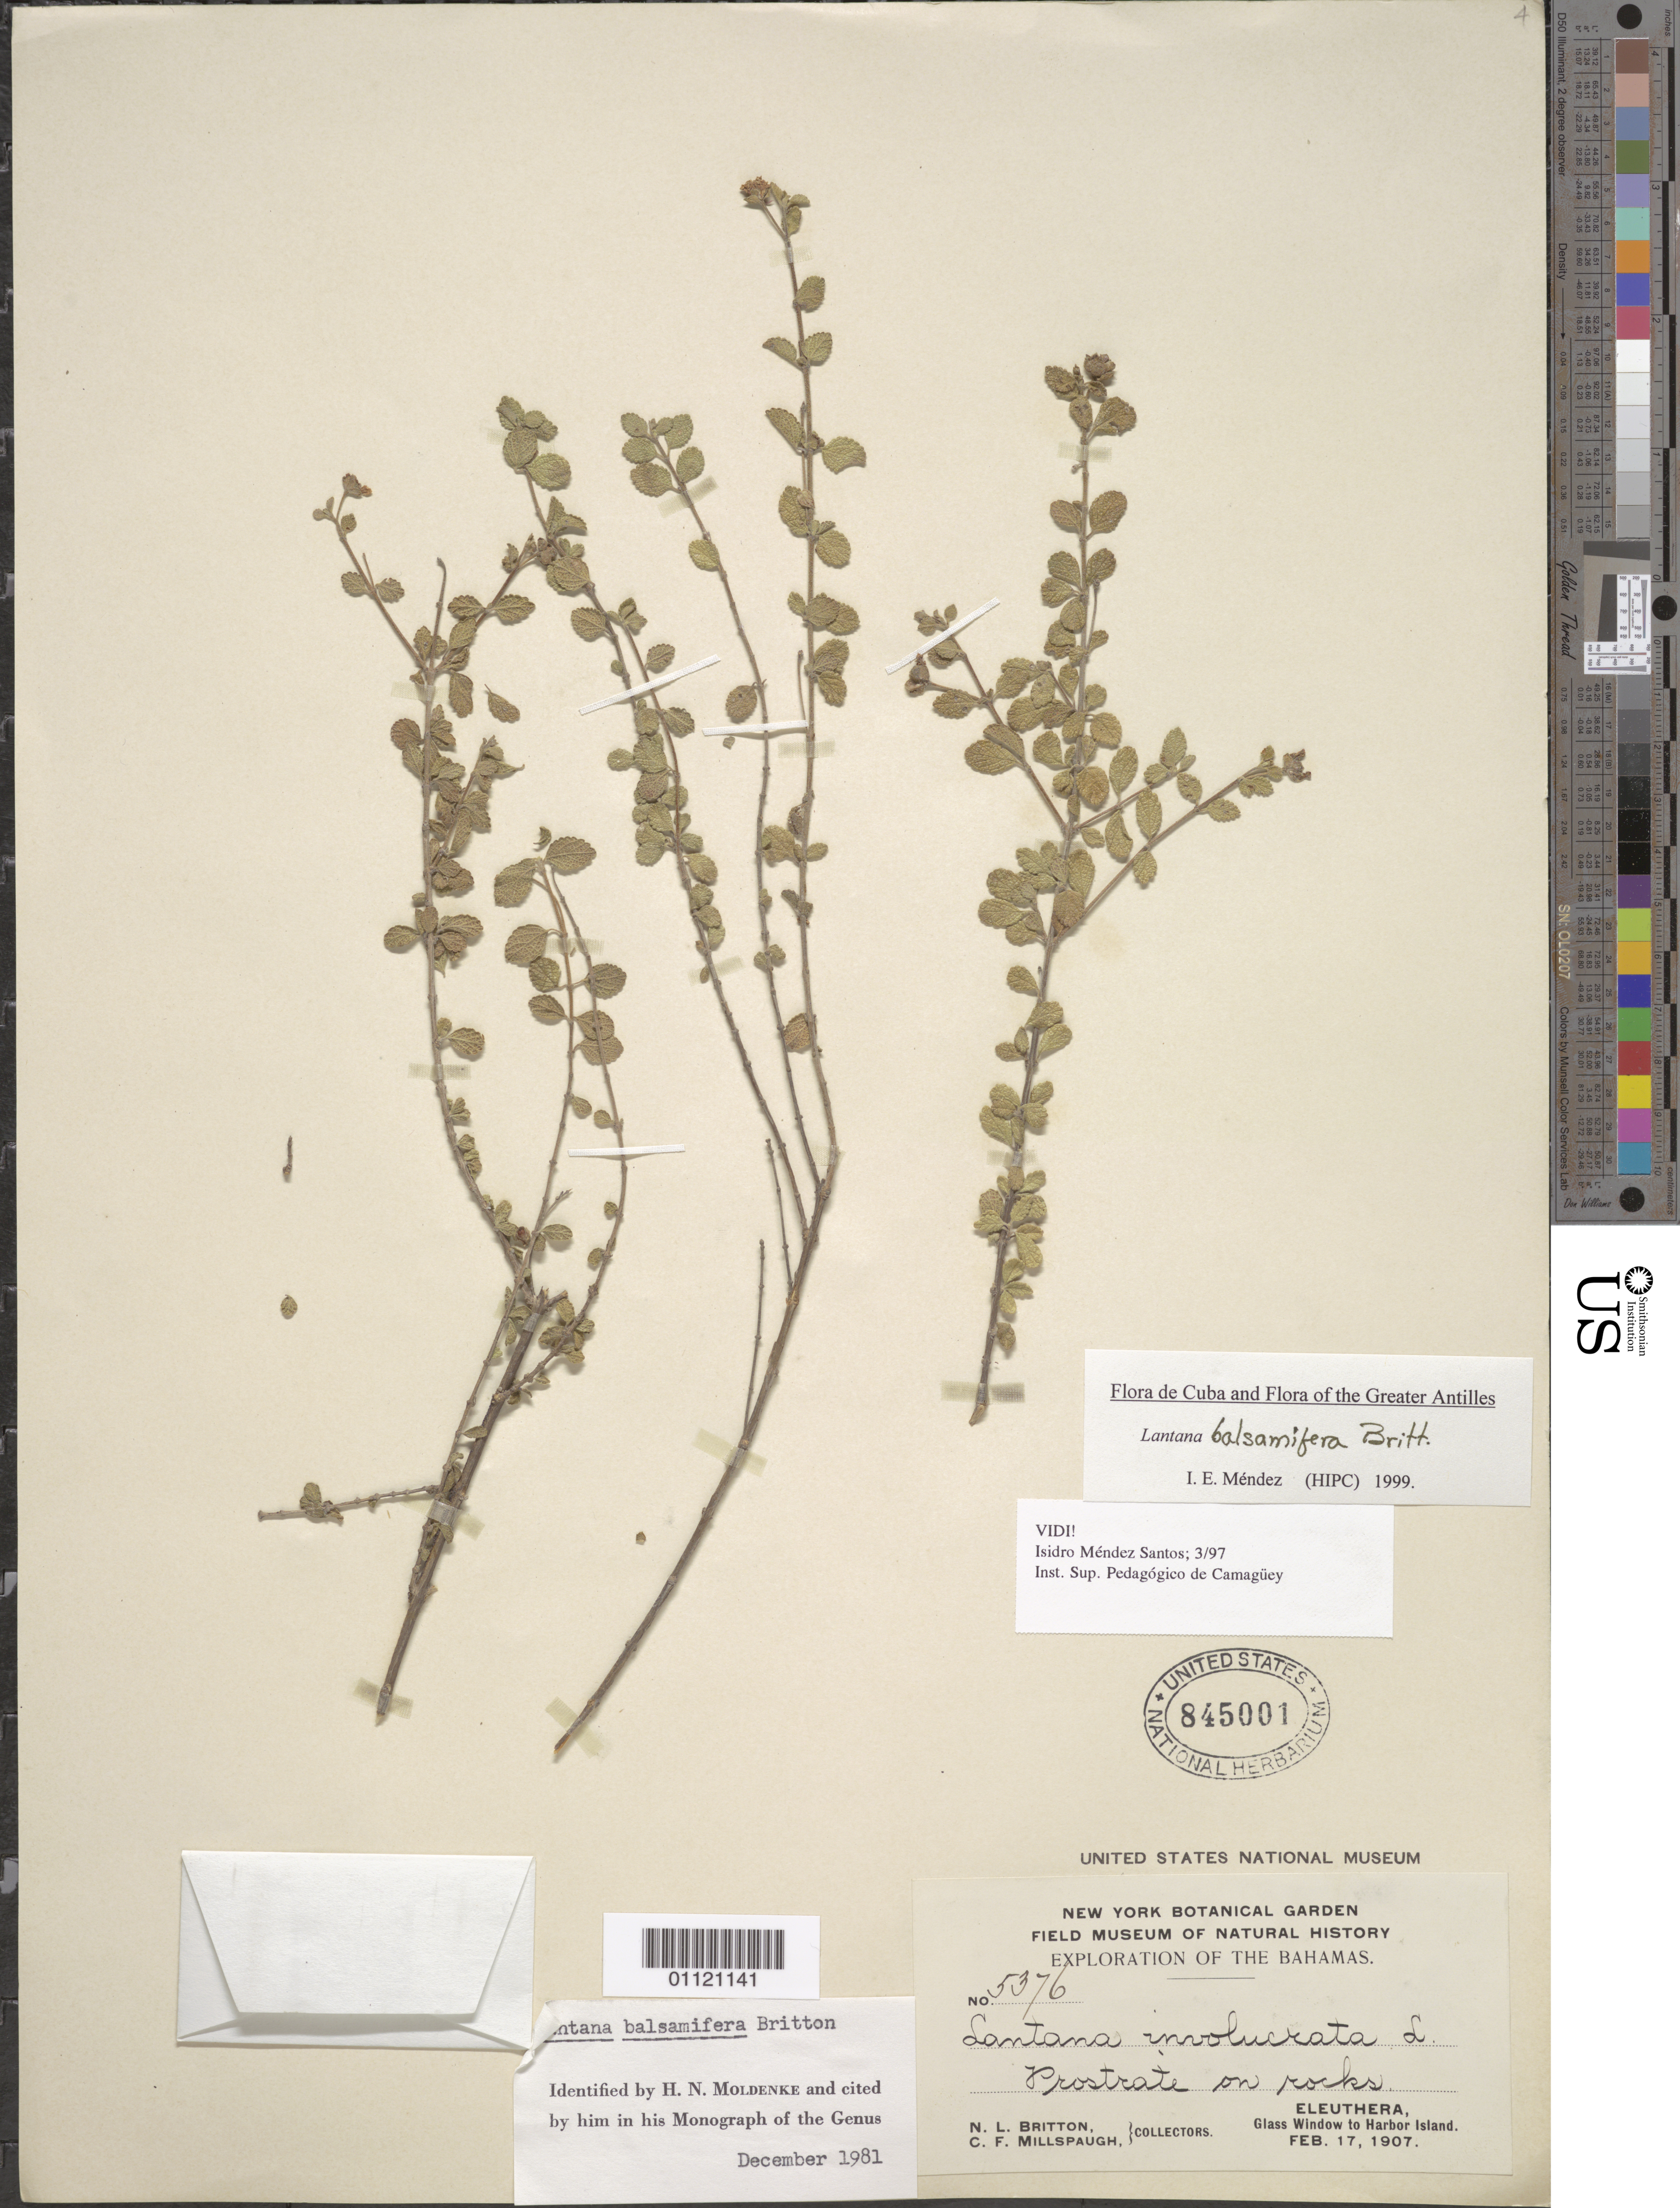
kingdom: Plantae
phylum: Tracheophyta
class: Magnoliopsida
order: Lamiales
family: Verbenaceae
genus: Lantana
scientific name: Lantana balsamifera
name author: Britton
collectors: N. Britton & C. F. Millspaugh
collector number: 5376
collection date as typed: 17 Feb 1907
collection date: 1907-02-17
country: Bahamas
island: Eleuthera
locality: Glass Window to Harbor Island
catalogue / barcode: US 845001